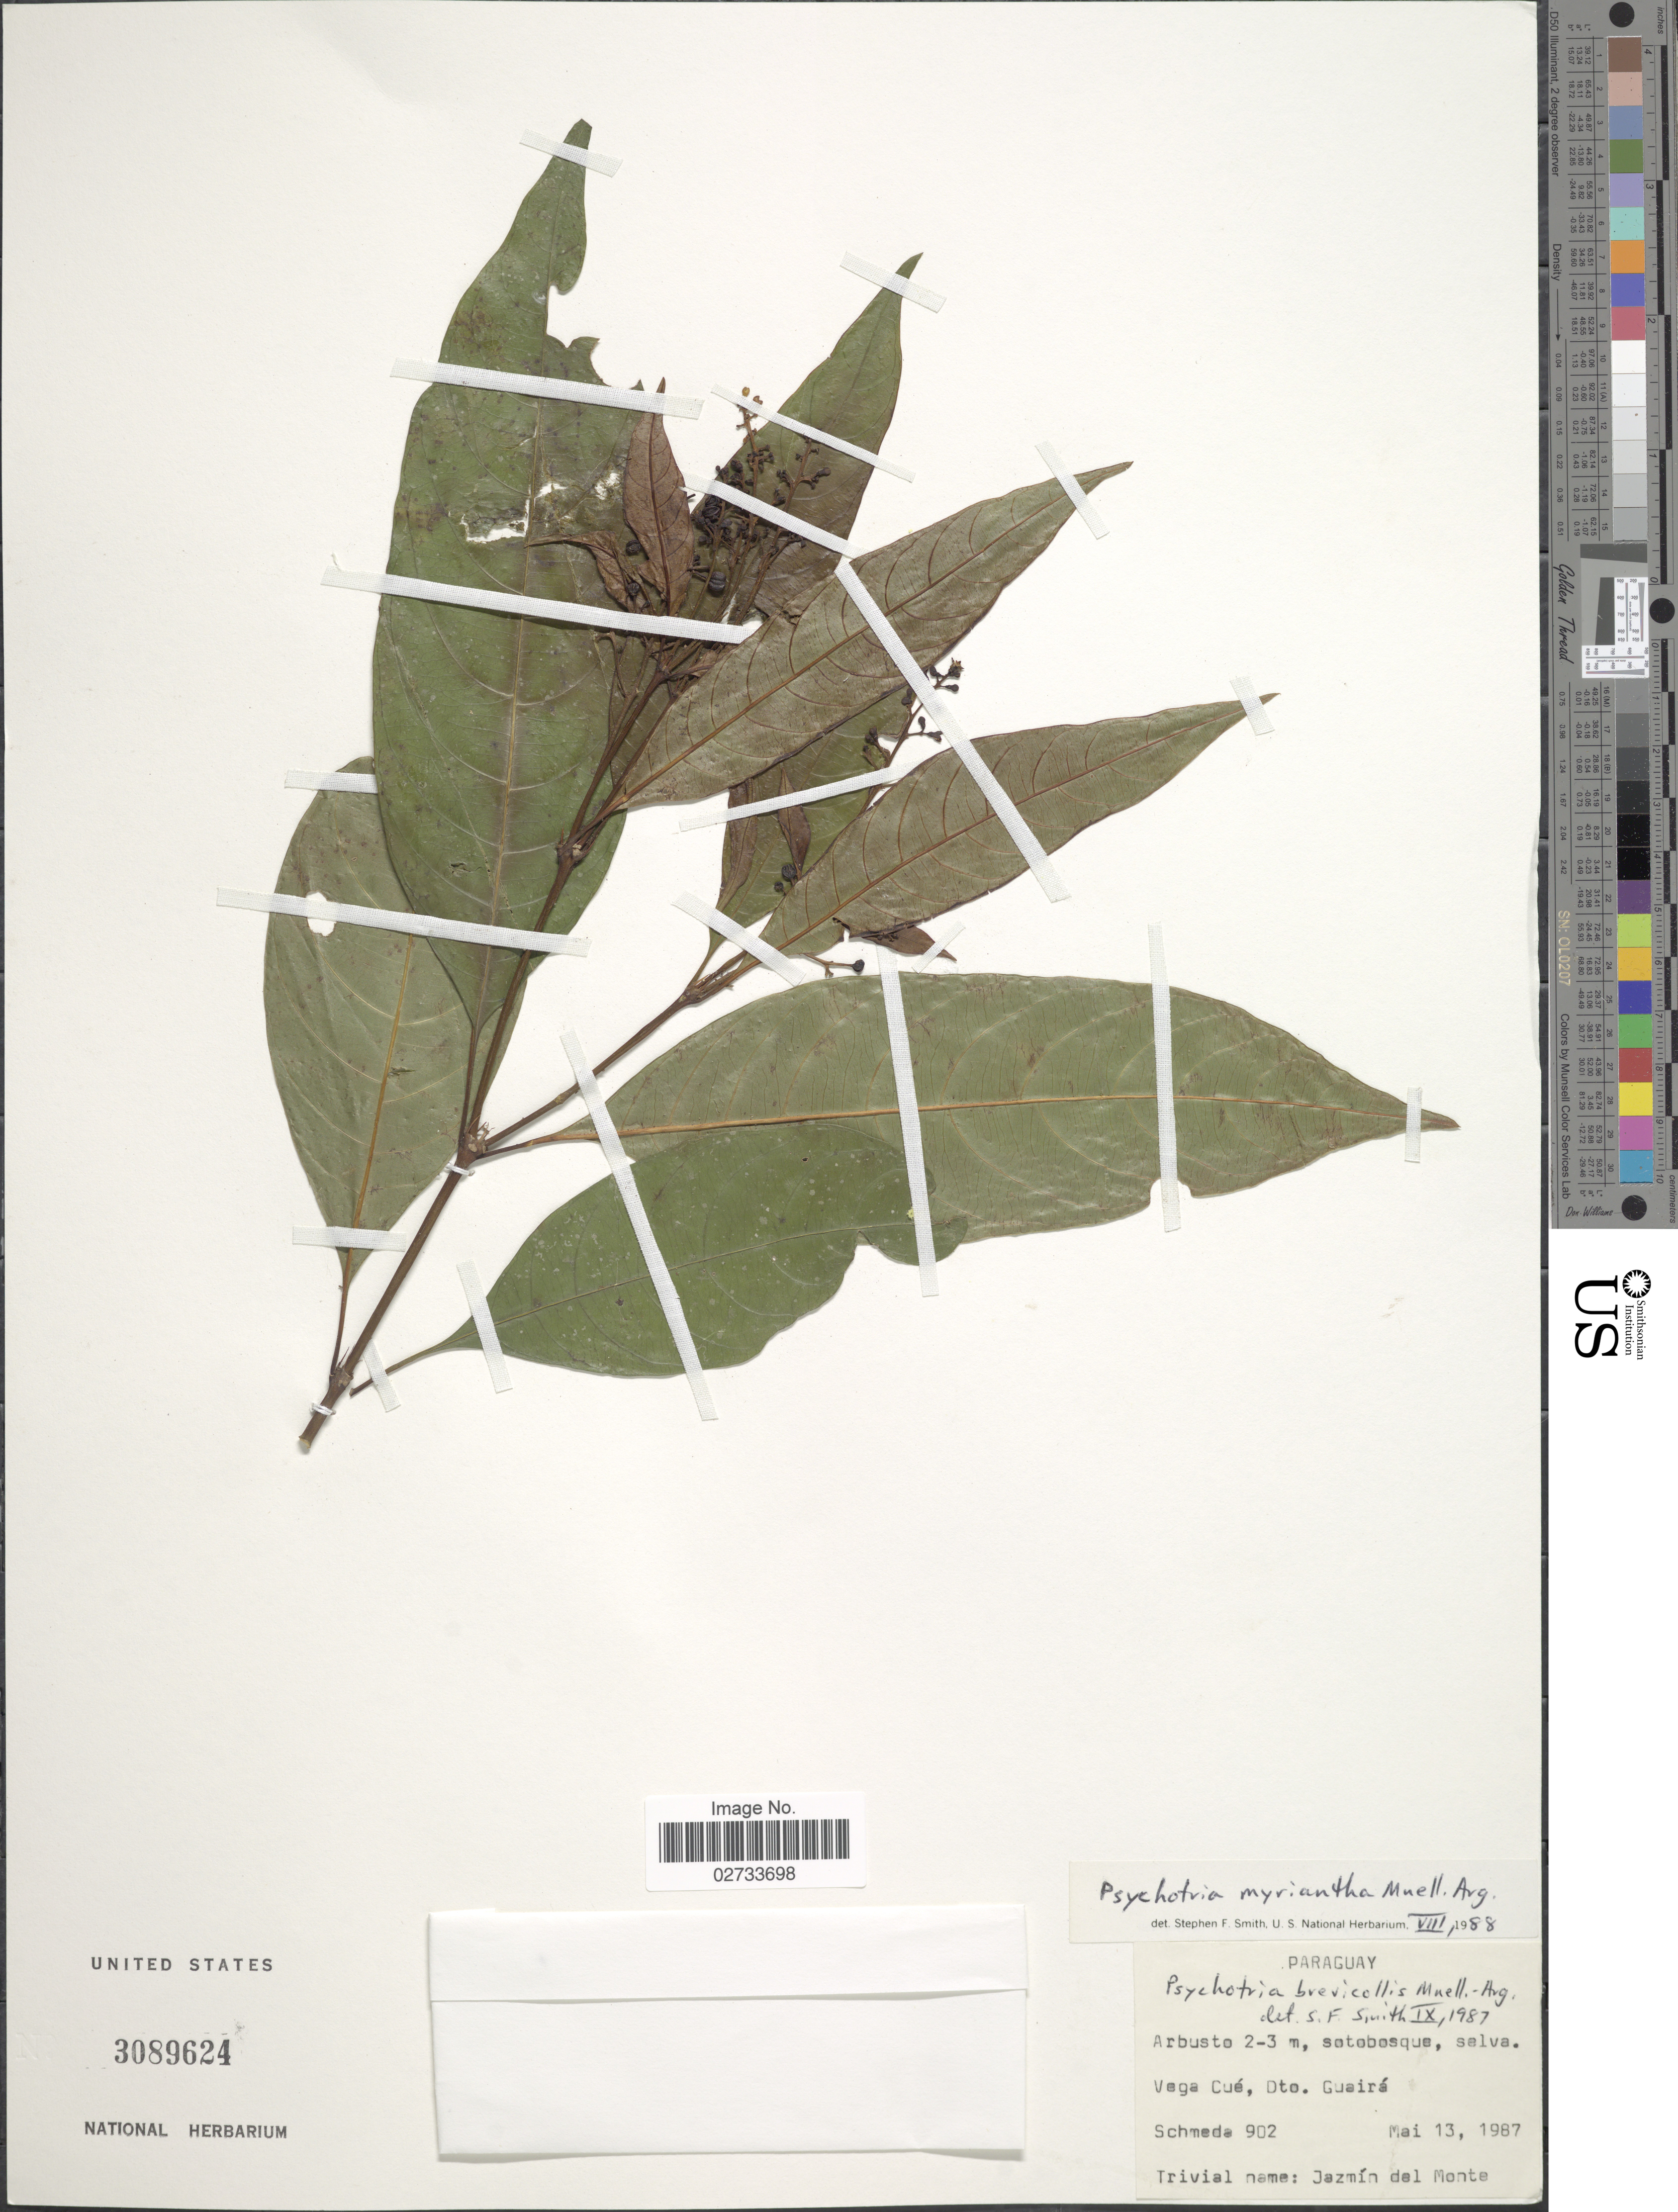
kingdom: Plantae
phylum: Tracheophyta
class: Magnoliopsida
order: Gentianales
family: Rubiaceae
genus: Psychotria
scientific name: Psychotria myriantha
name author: Müll. Arg.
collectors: Schmeda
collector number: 902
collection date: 1987-05-13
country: Paraguay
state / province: Guaira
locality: Selva Vega Cué, Dto Guairá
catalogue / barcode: US 3089624